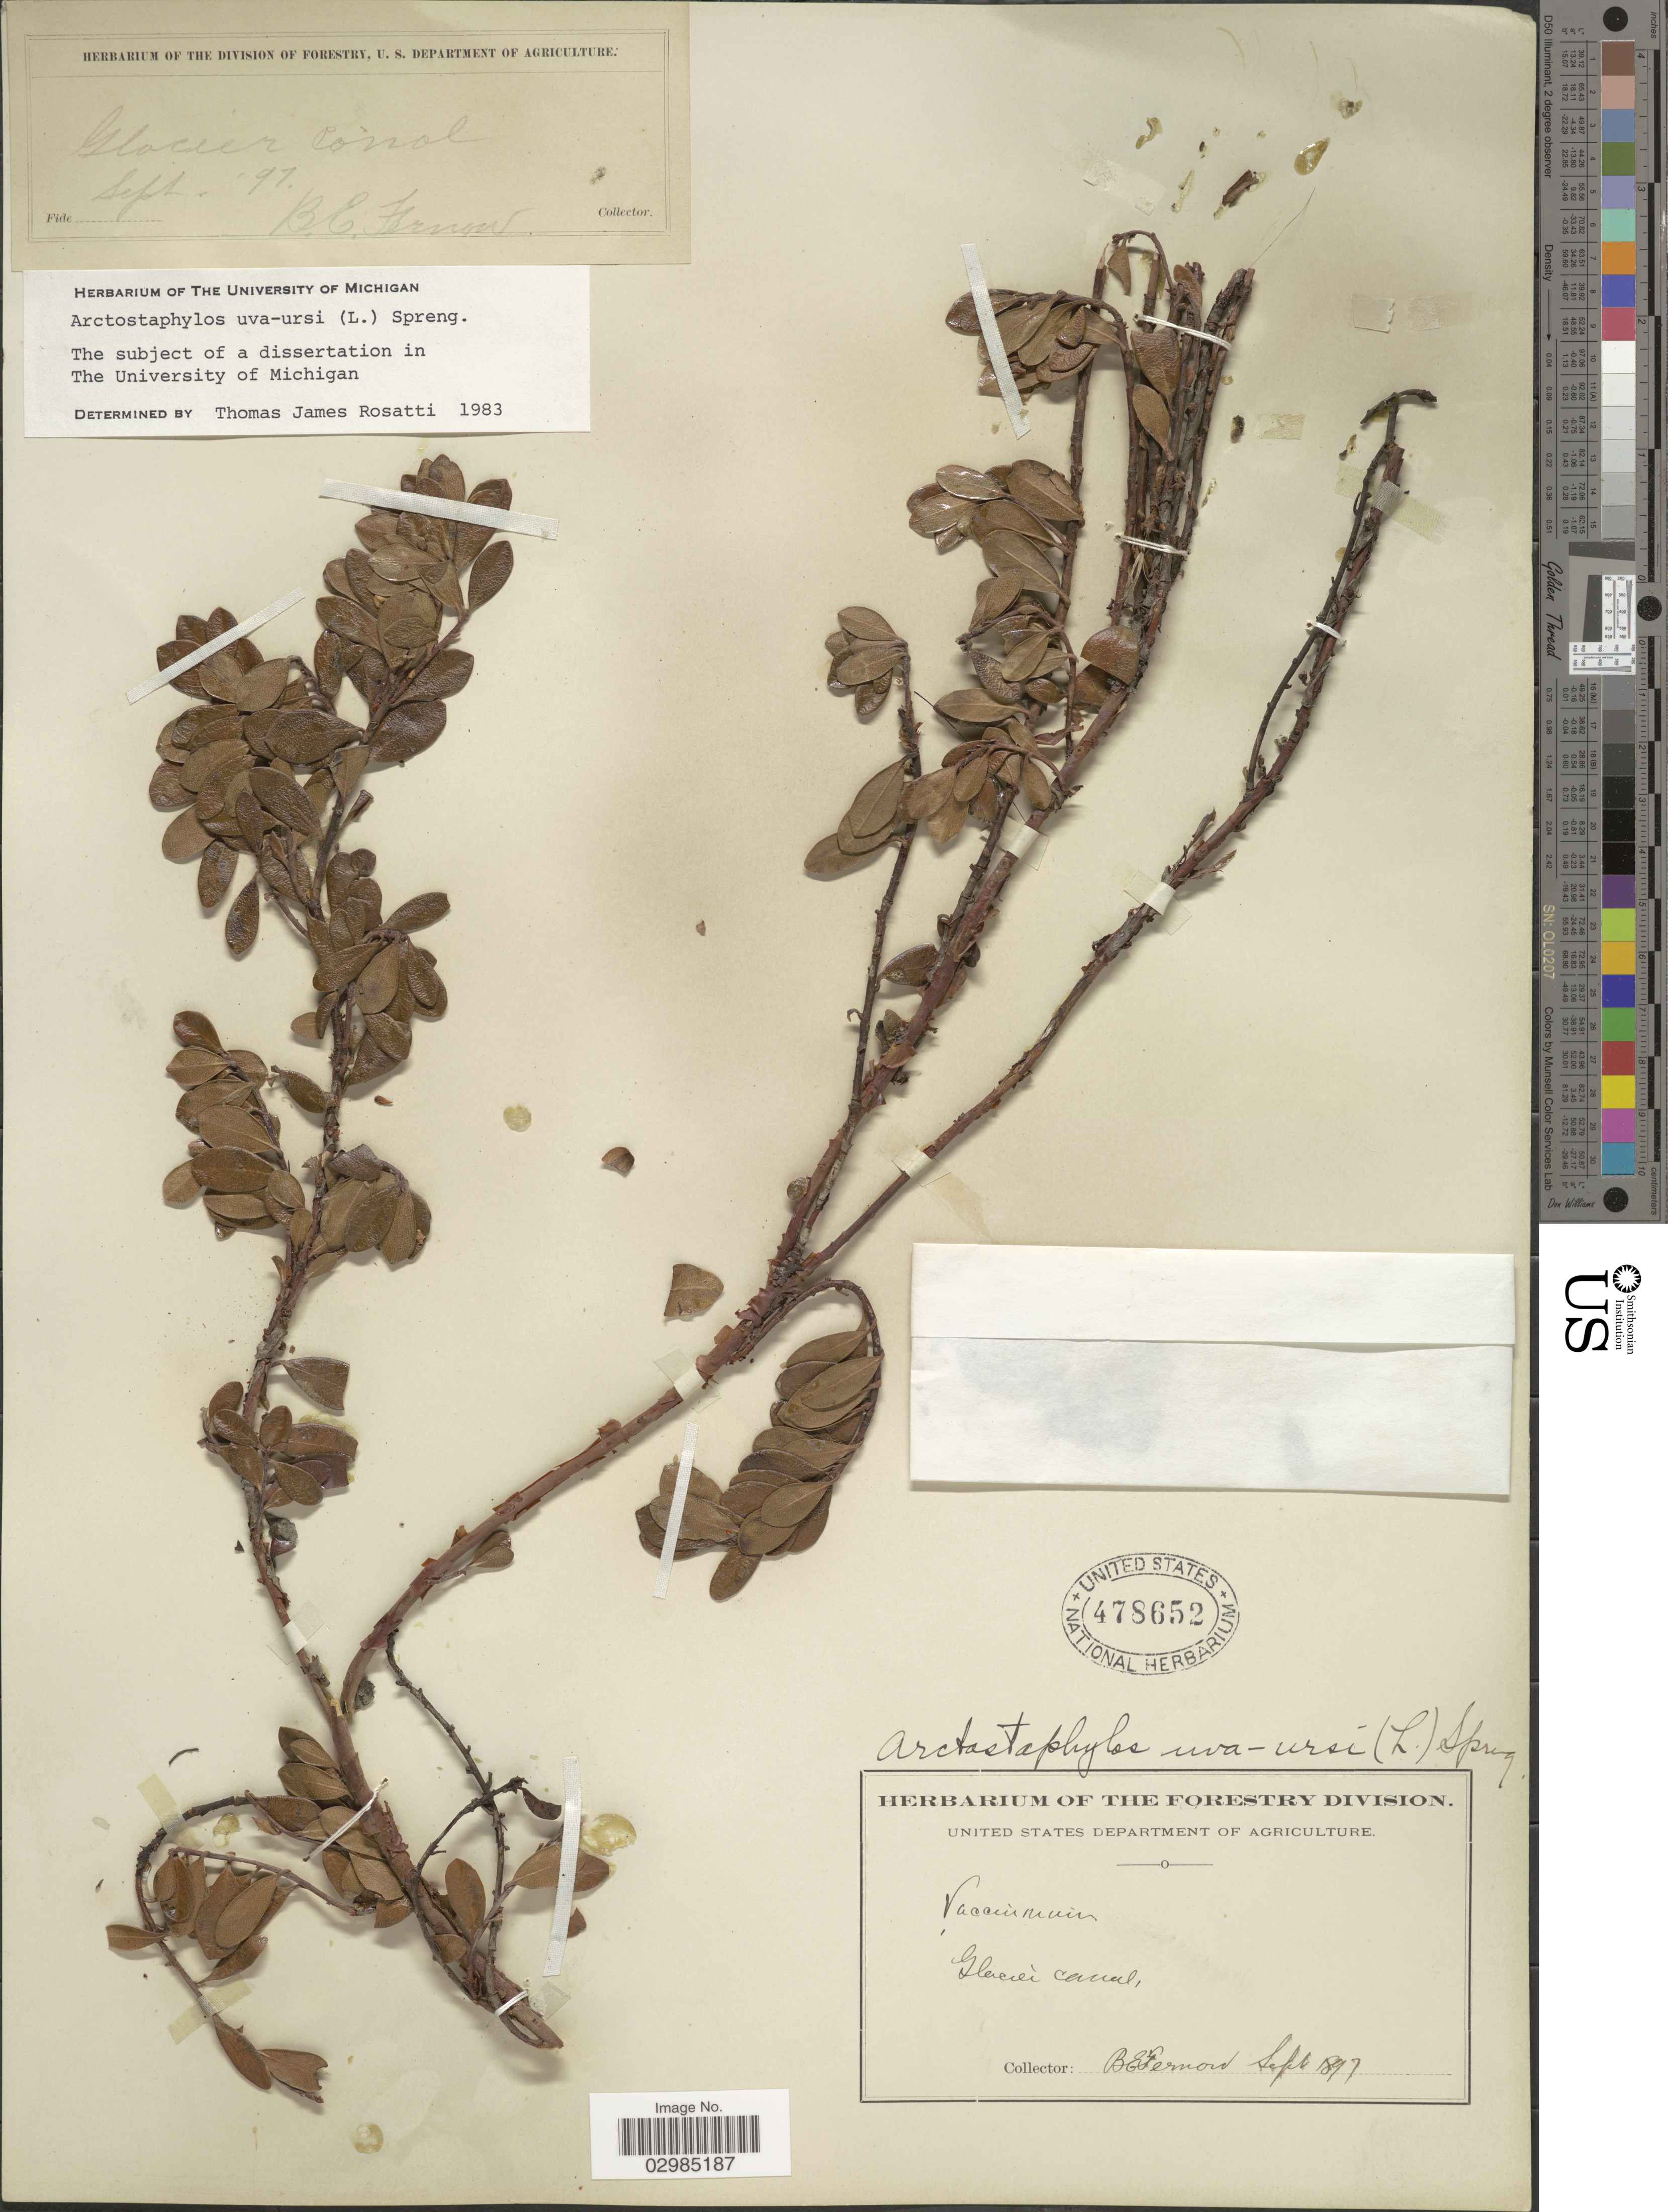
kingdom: Plantae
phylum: Tracheophyta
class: Magnoliopsida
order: Ericales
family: Ericaceae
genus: Arctostaphylos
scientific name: Arctostaphylos uva-ursi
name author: (L.) Spreng.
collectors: B. Fernow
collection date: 1897-09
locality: Glacier canal. [Glacier, Canad.?]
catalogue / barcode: US 478652